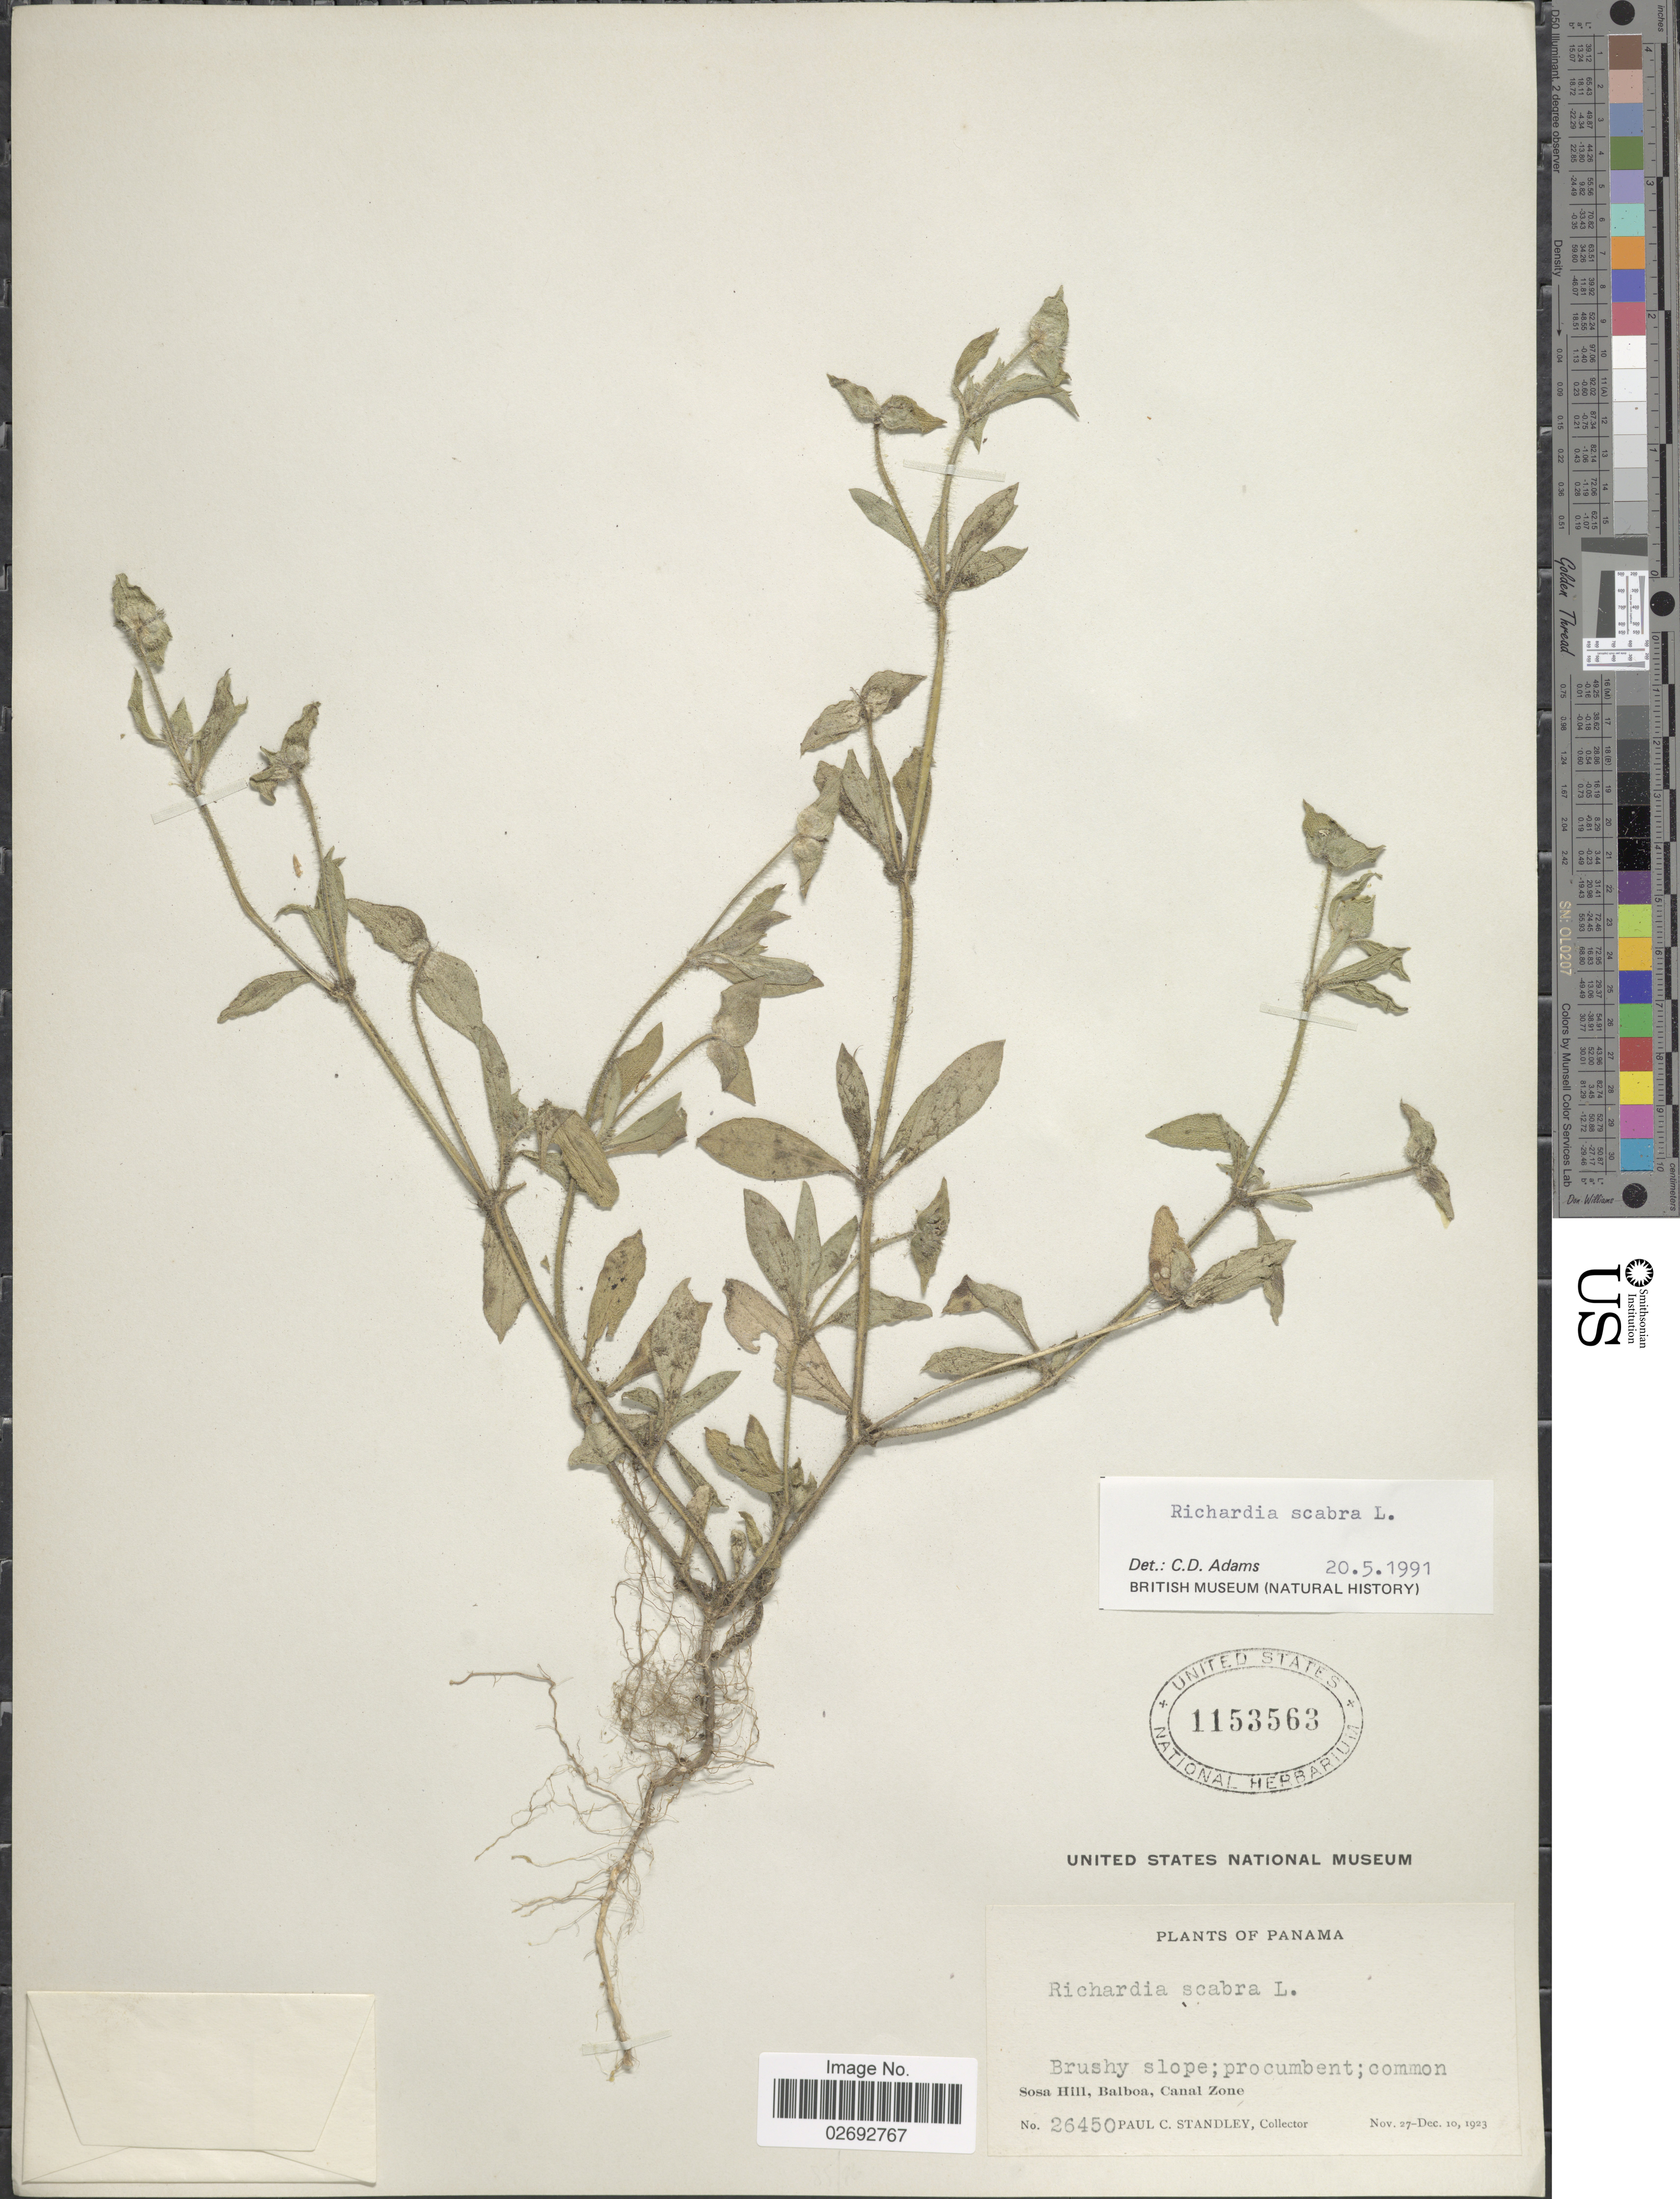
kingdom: Plantae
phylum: Tracheophyta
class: Magnoliopsida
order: Gentianales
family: Rubiaceae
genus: Richardia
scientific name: Richardia scabra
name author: L.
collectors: P. C. Standley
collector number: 26450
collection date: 1923-11-27/1923-12-10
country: Panama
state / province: Colón / Panamá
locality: Sosa Hill, Balboa, Canal Zone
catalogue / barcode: US 1153563